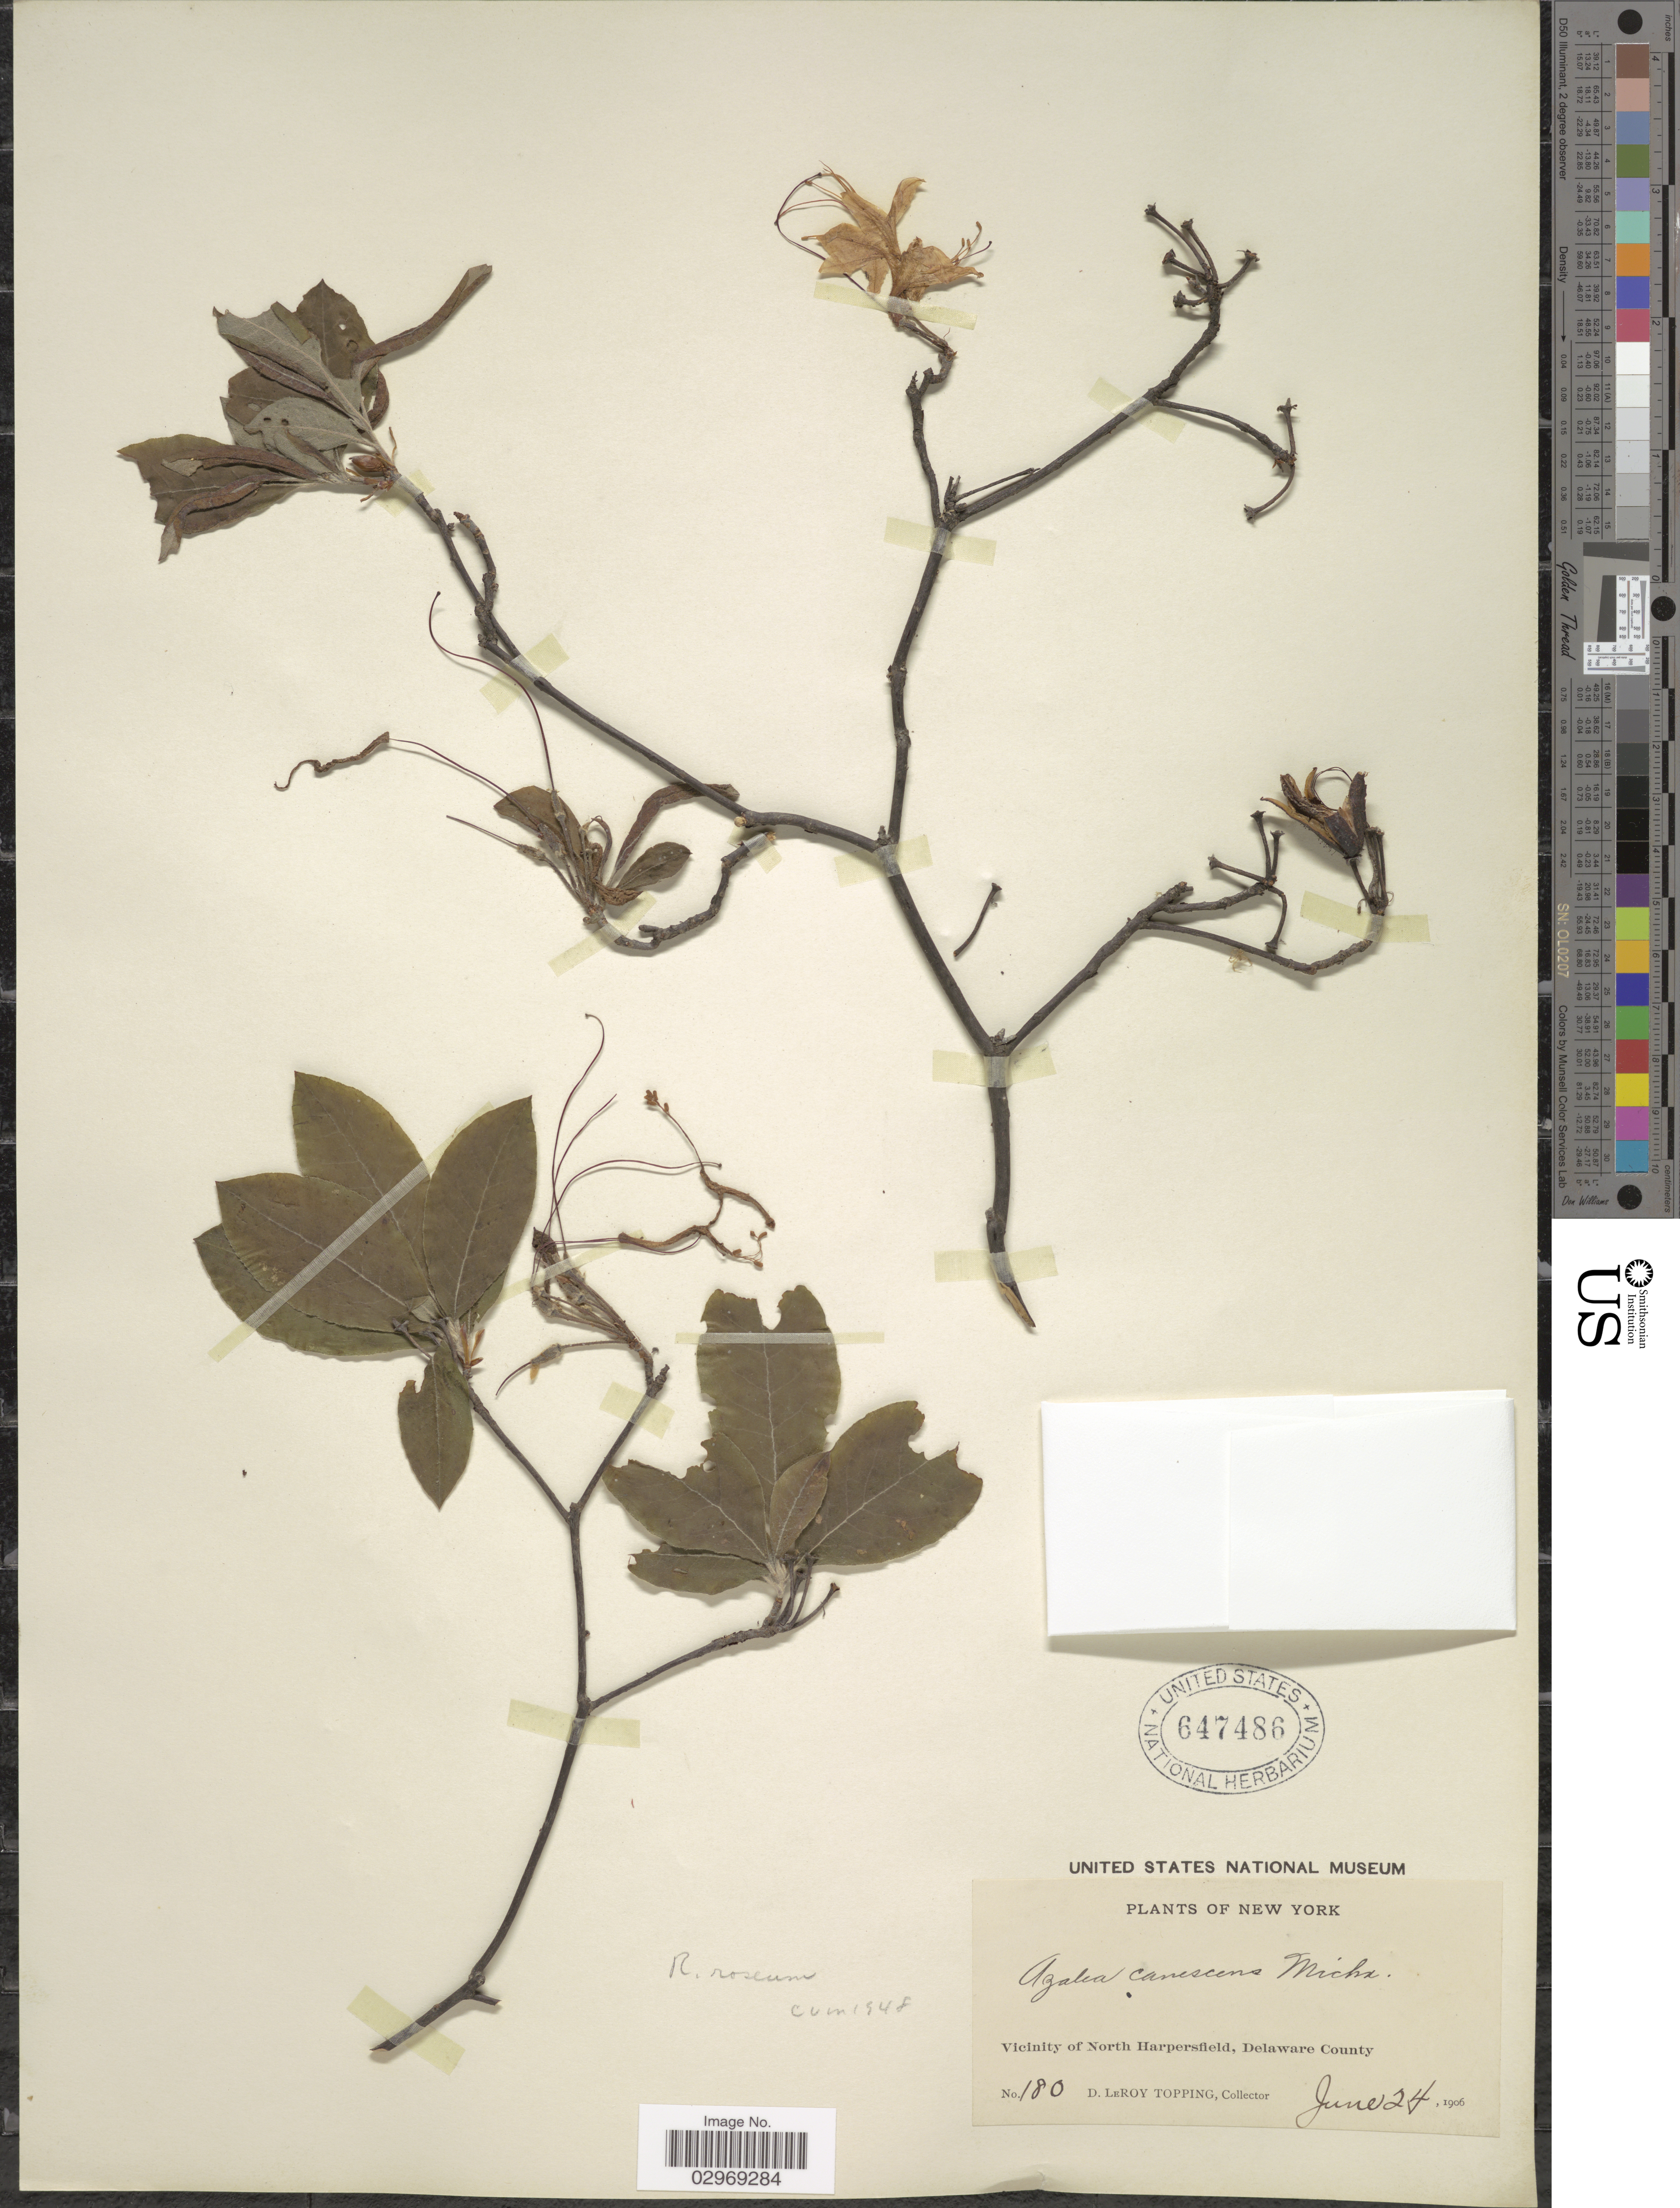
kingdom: Plantae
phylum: Tracheophyta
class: Magnoliopsida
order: Ericales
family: Ericaceae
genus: Rhododendron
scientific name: Rhododendron roseum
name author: (Loisel.) Rehder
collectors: D. L. Topping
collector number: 180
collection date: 1906-06-24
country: United States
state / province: New York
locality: Vicinity of North Harpersfield, Delaware County.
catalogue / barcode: US 647486